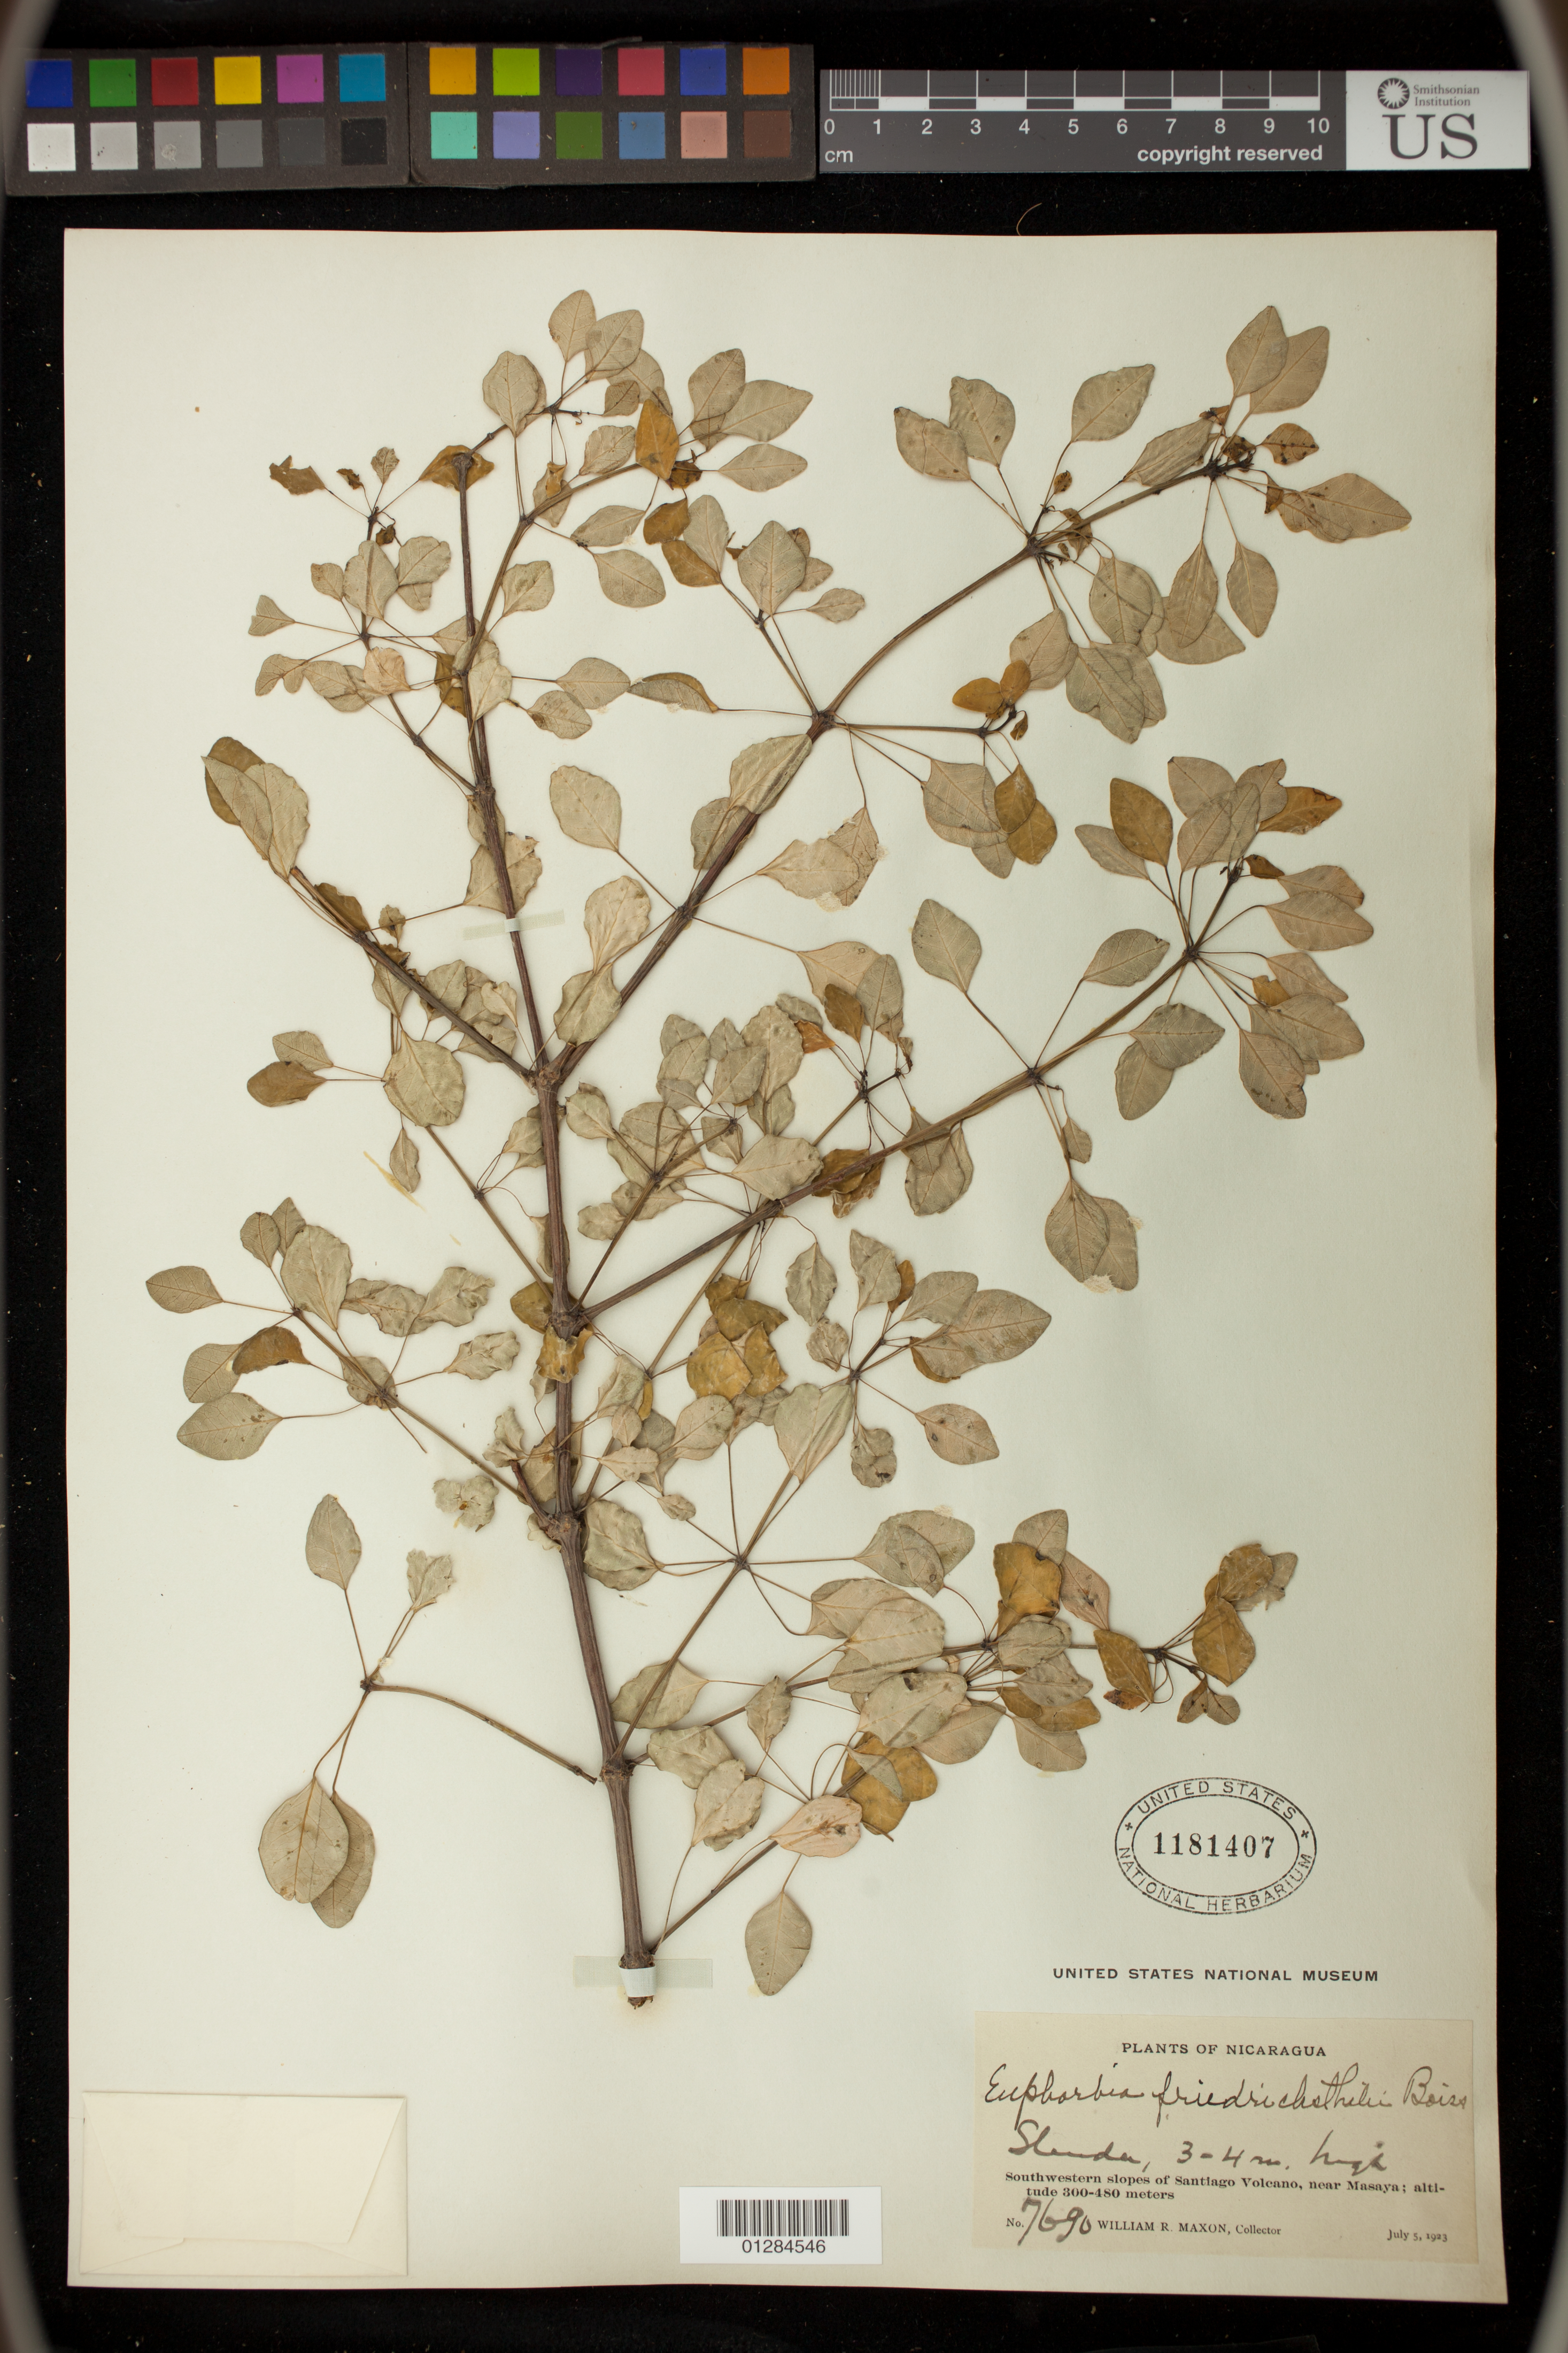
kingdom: Plantae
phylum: Tracheophyta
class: Magnoliopsida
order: Malpighiales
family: Euphorbiaceae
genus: Euphorbia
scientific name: Euphorbia schlechtendalii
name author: Boiss.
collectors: W. R. Maxon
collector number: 7690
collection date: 1923-07-05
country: Nicaragua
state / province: Masaya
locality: Southwestern slopes of Santiago Volcano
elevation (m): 300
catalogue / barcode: US 1181407